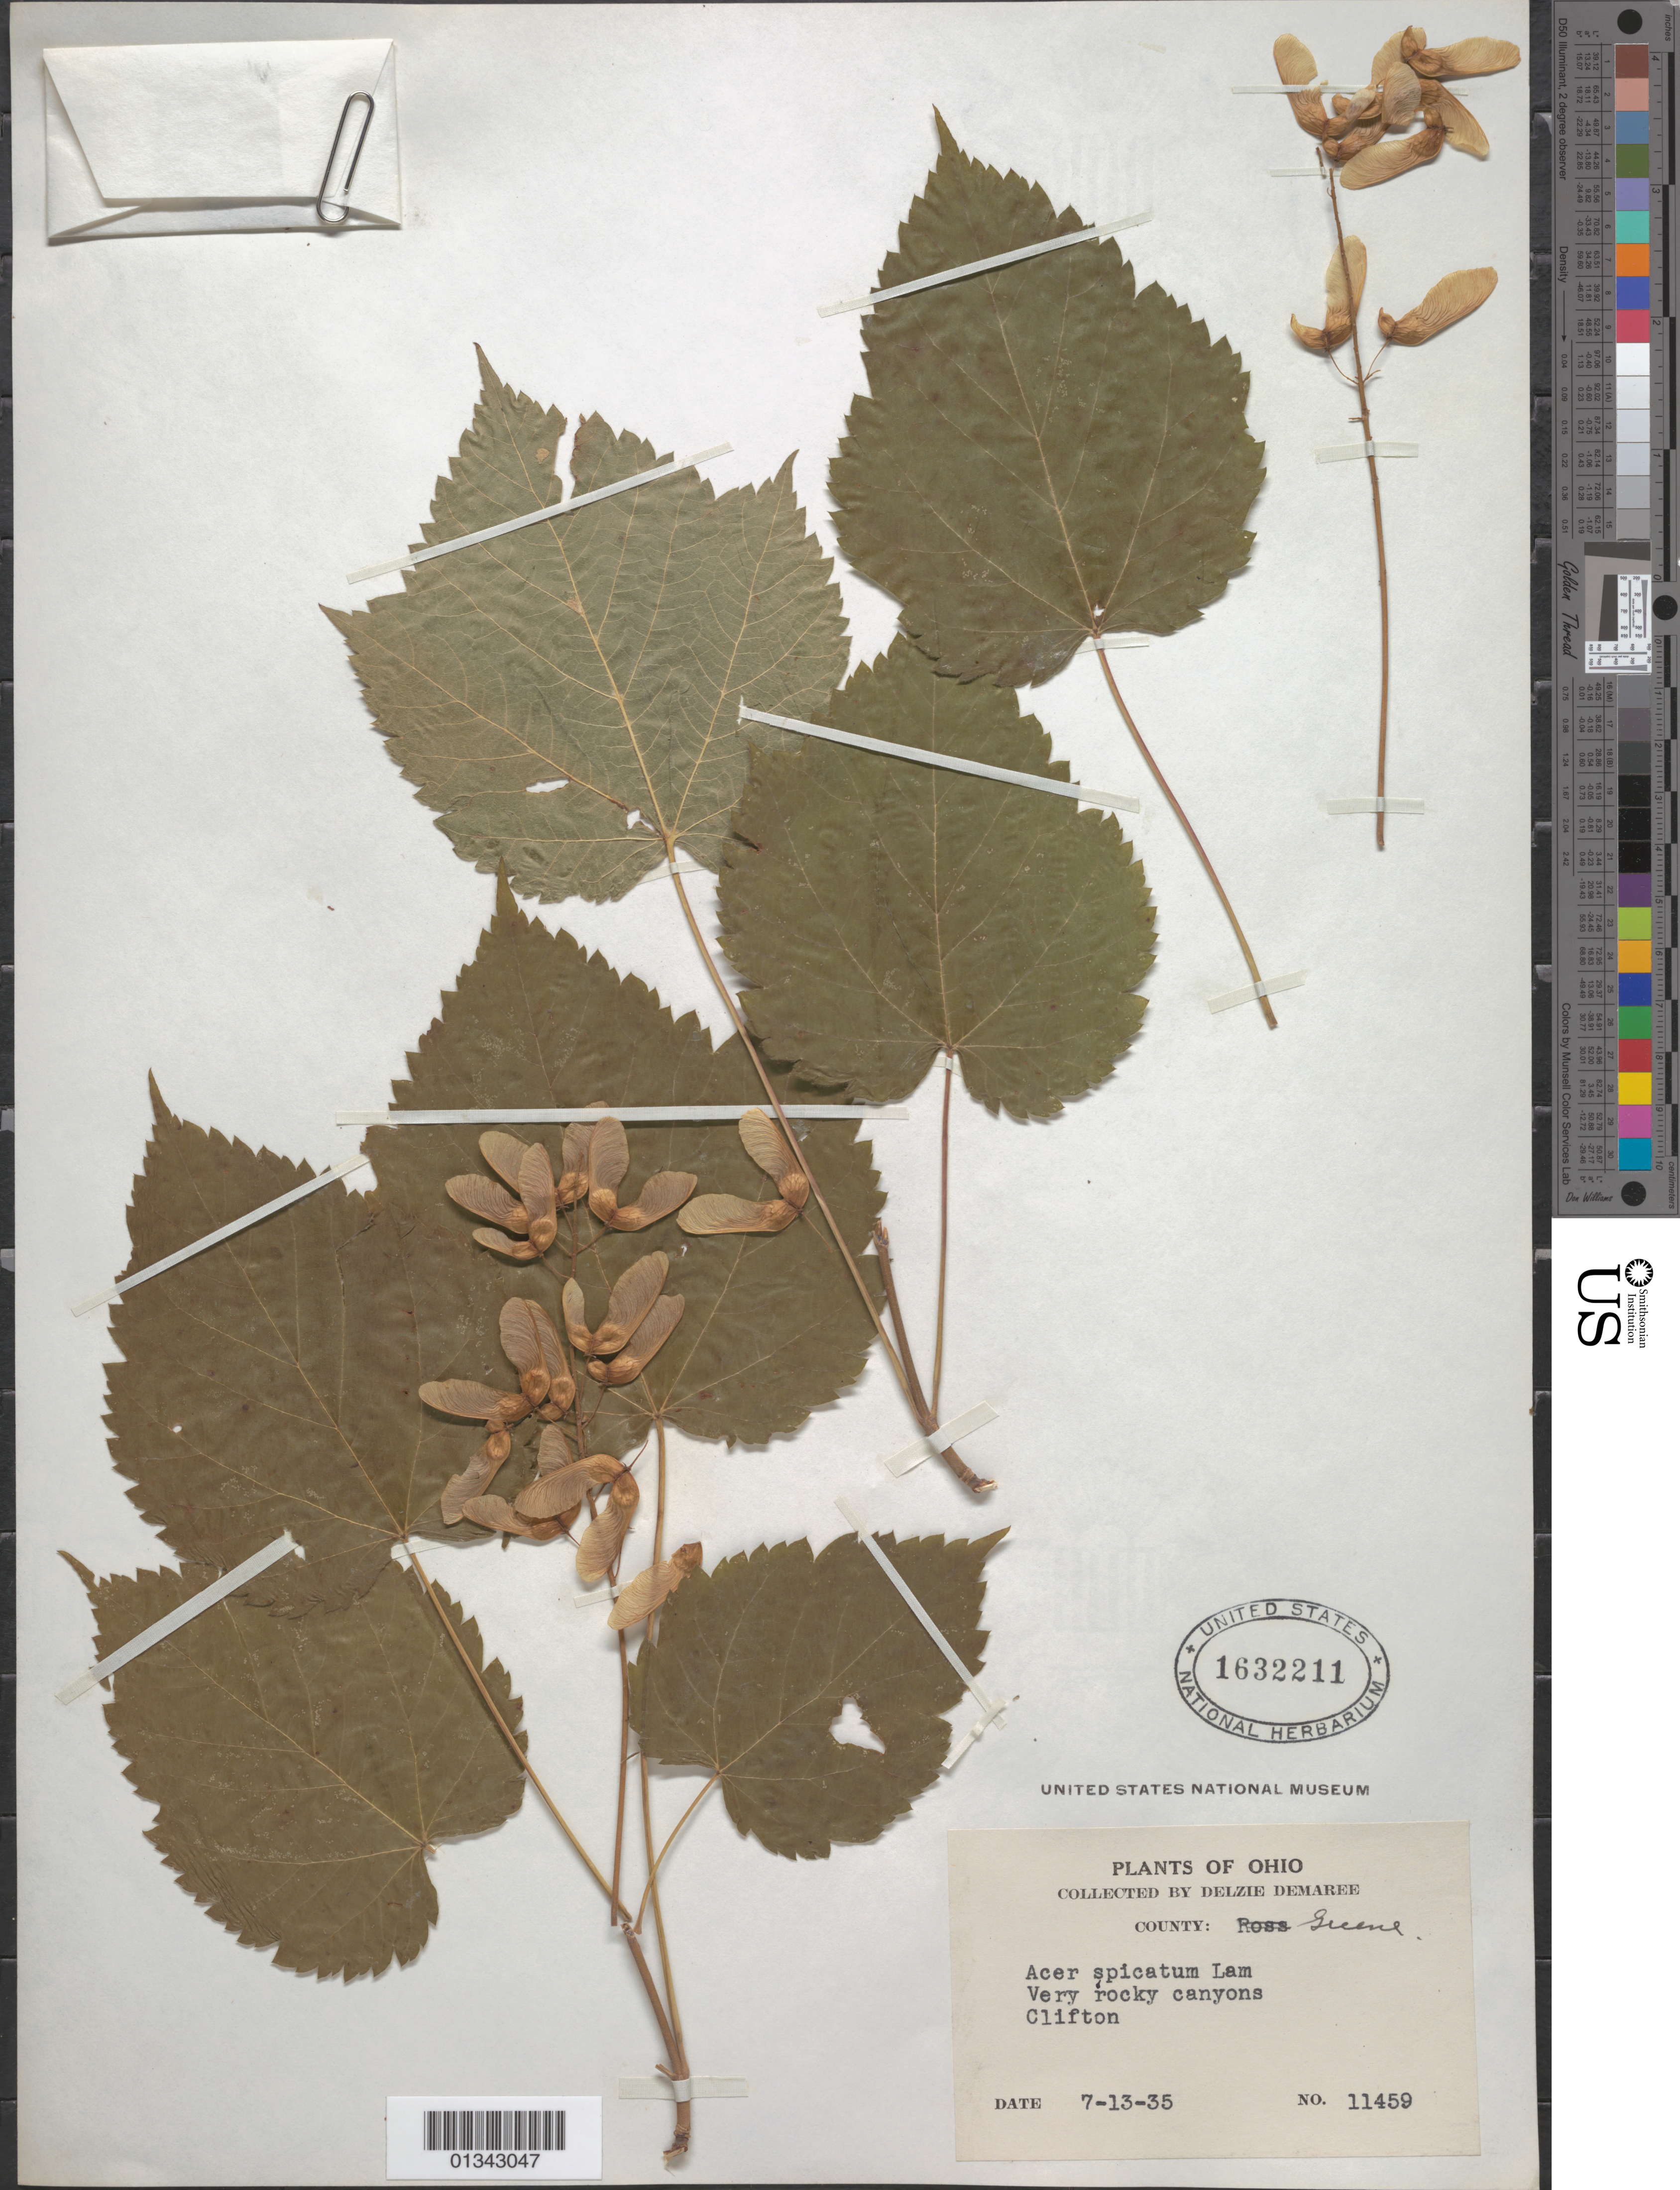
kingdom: Plantae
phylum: Tracheophyta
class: Magnoliopsida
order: Sapindales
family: Sapindaceae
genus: Acer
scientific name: Acer spicatum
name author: Lam.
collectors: D. Demaree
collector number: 11459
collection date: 1935-07-13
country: United States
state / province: Ohio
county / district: Greene County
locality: Greene County, Clifton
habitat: Very rocky canyons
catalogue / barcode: US 1632211